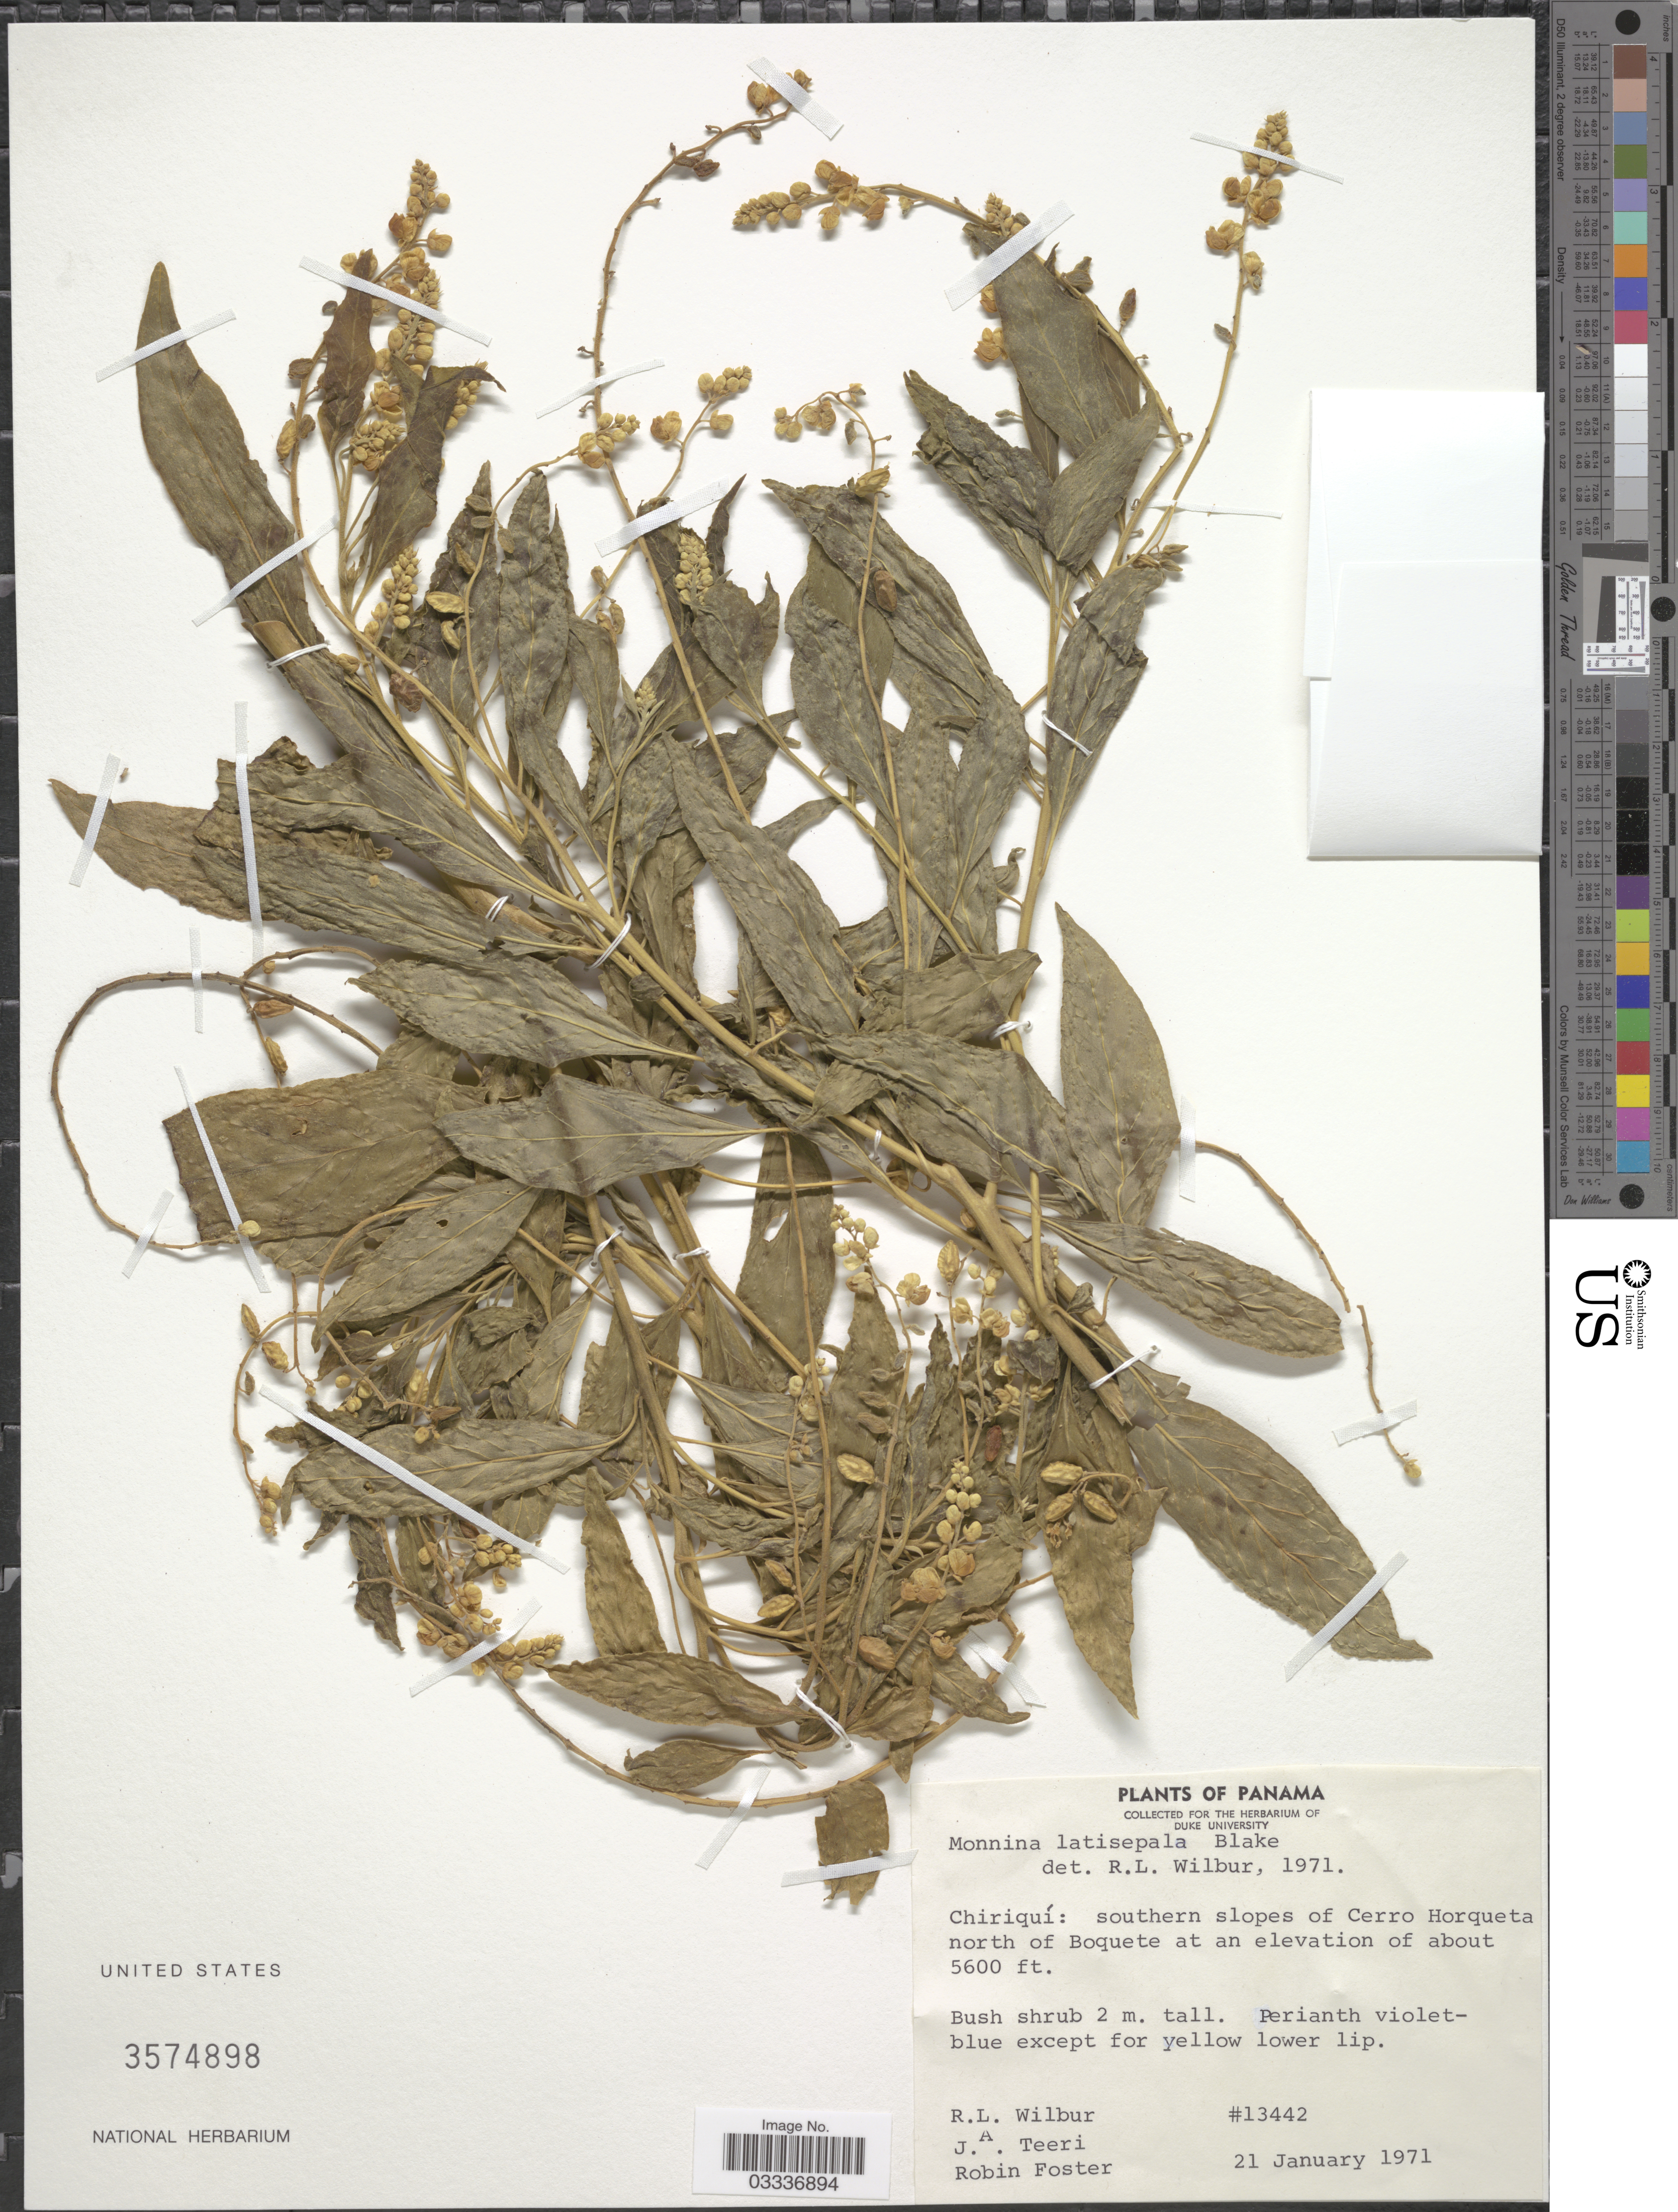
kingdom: Plantae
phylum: Tracheophyta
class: Magnoliopsida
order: Fabales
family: Polygalaceae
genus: Monnina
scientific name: Monnina latisepala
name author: S.F. Blake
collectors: R. L. Wilbur, J. Teeri & R. B. Foster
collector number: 13442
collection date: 1971-01-21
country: Panama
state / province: Chiriqui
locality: Southern slopes of Cerro Horqueta north of Boquete.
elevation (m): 1707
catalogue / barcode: US 3574898